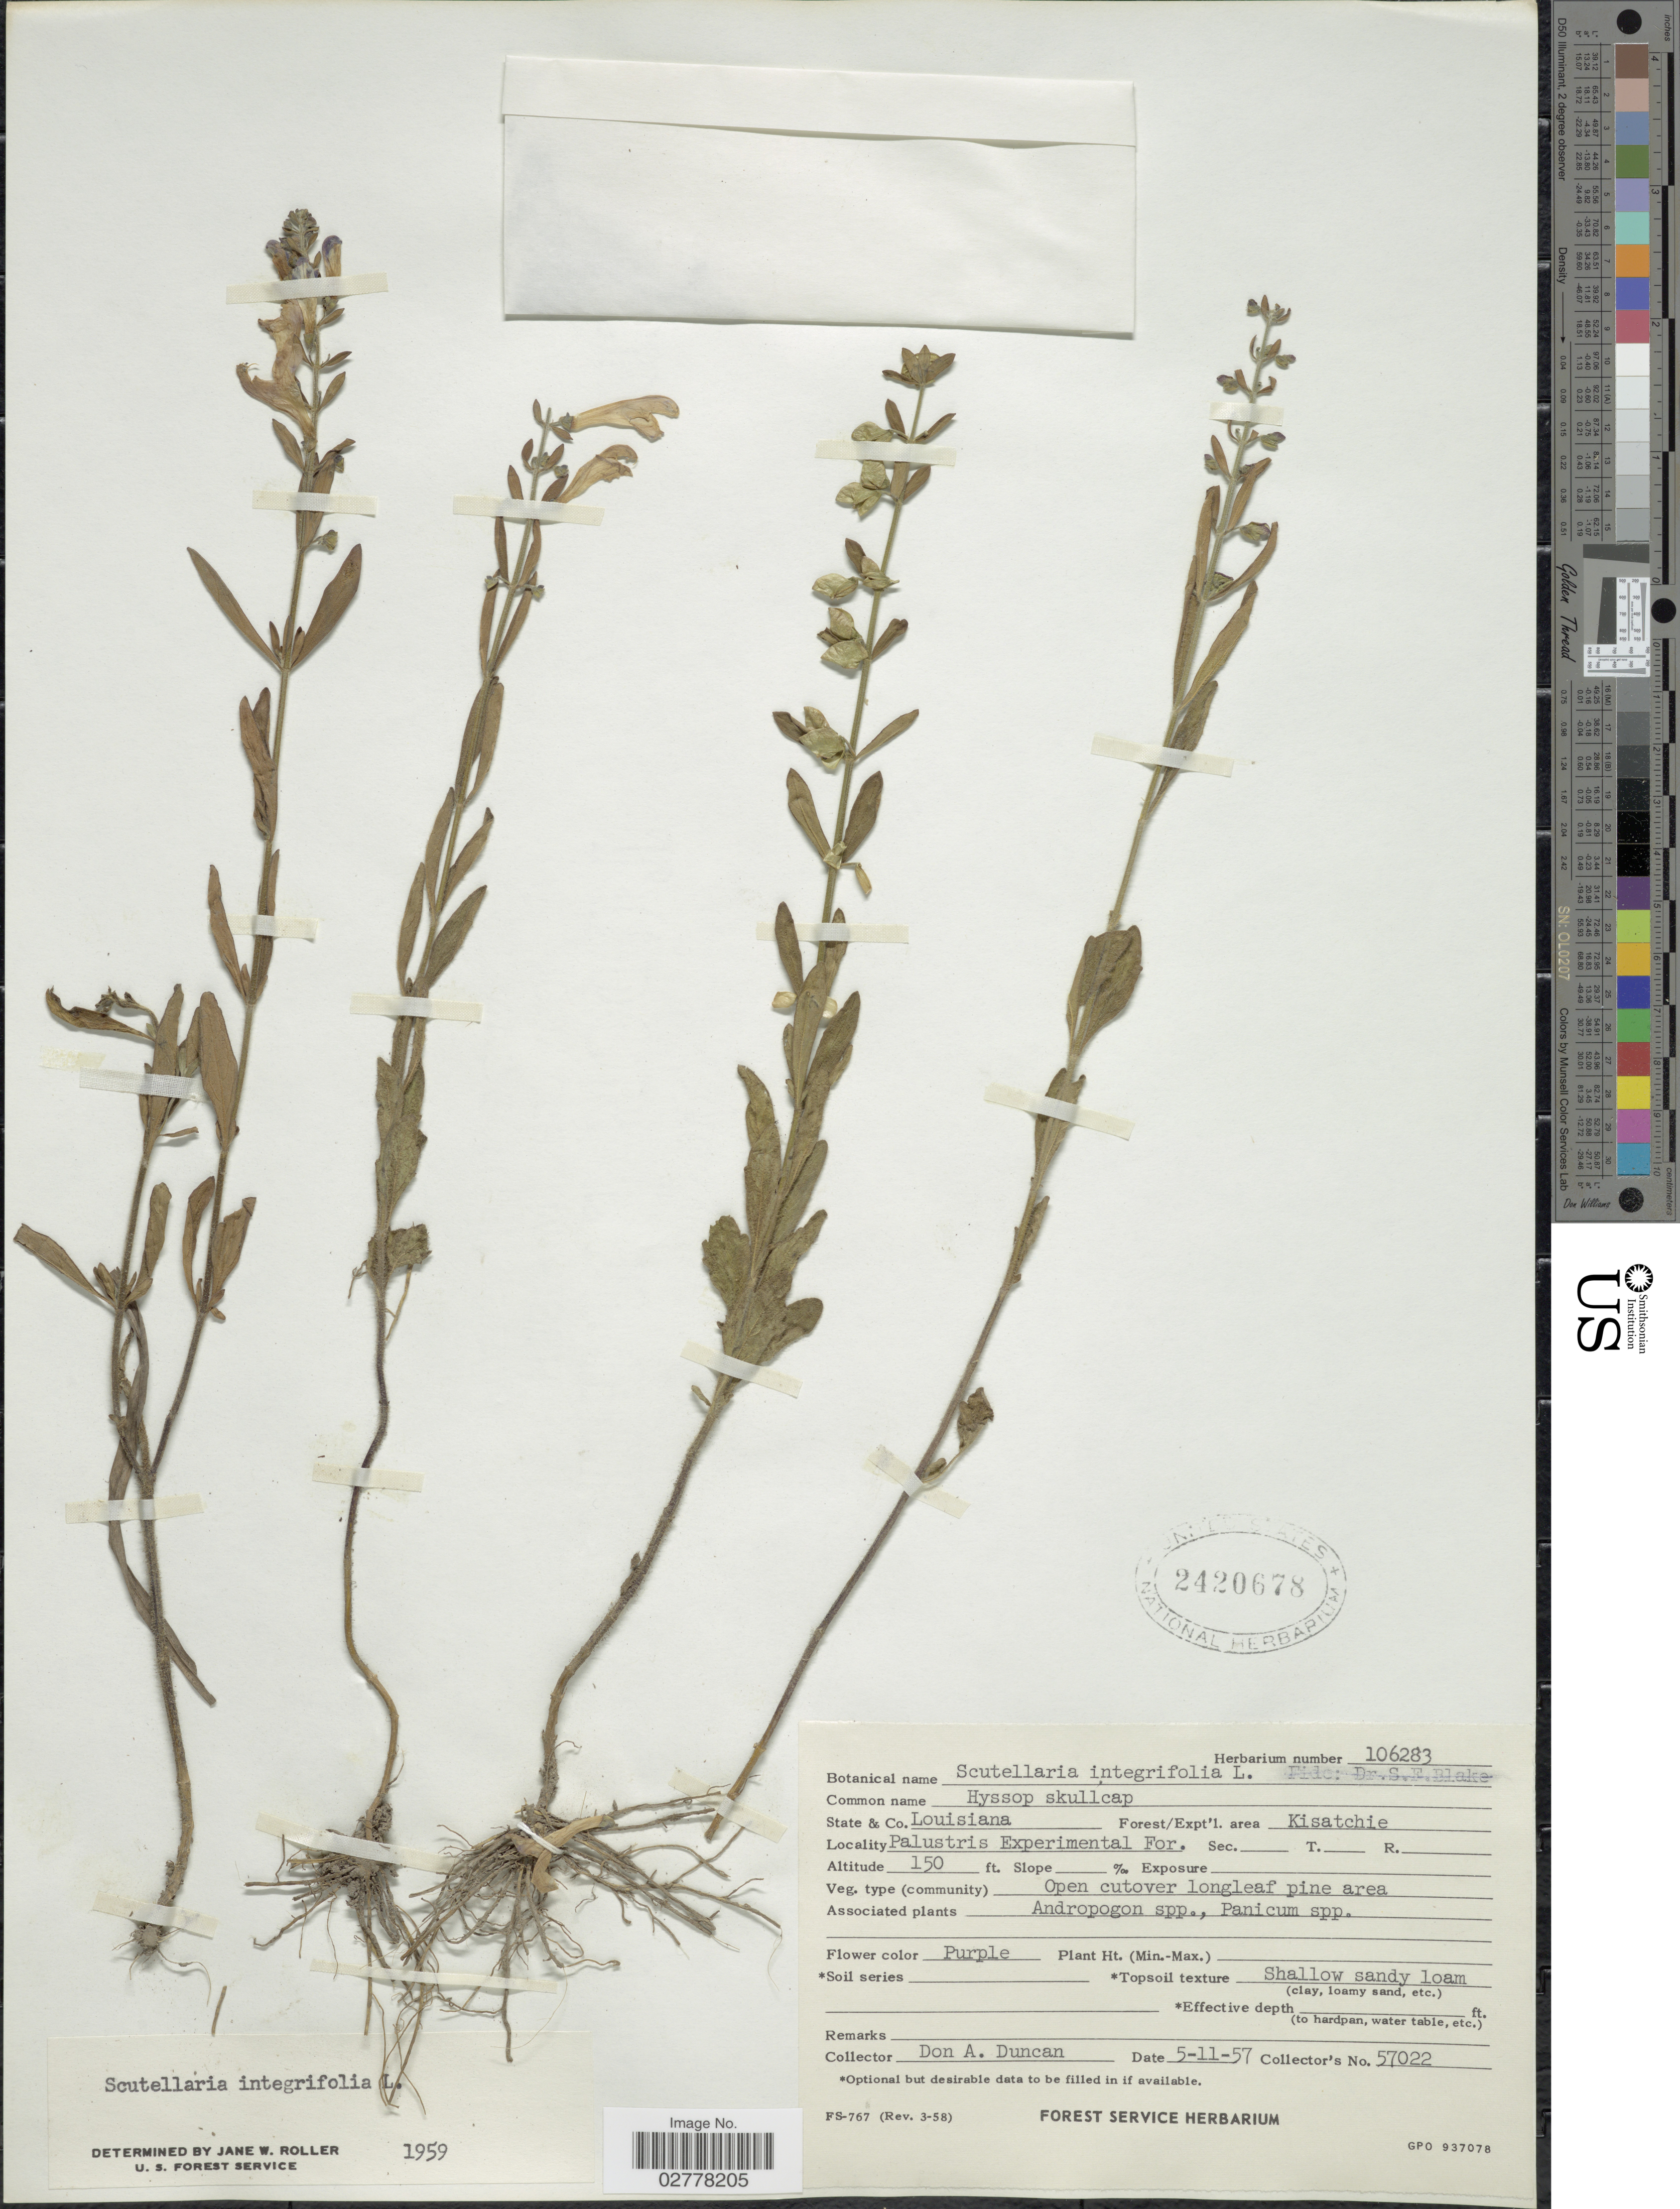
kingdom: Plantae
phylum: Tracheophyta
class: Magnoliopsida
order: Lamiales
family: Lamiaceae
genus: Scutellaria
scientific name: Scutellaria integrifolia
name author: L.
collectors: D. Duncan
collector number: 57022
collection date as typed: Transcribed d/m/y: 11/5/57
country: United States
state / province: Louisiana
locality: Kisatchie. Palustris Experimental For.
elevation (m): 46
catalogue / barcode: US 2420678